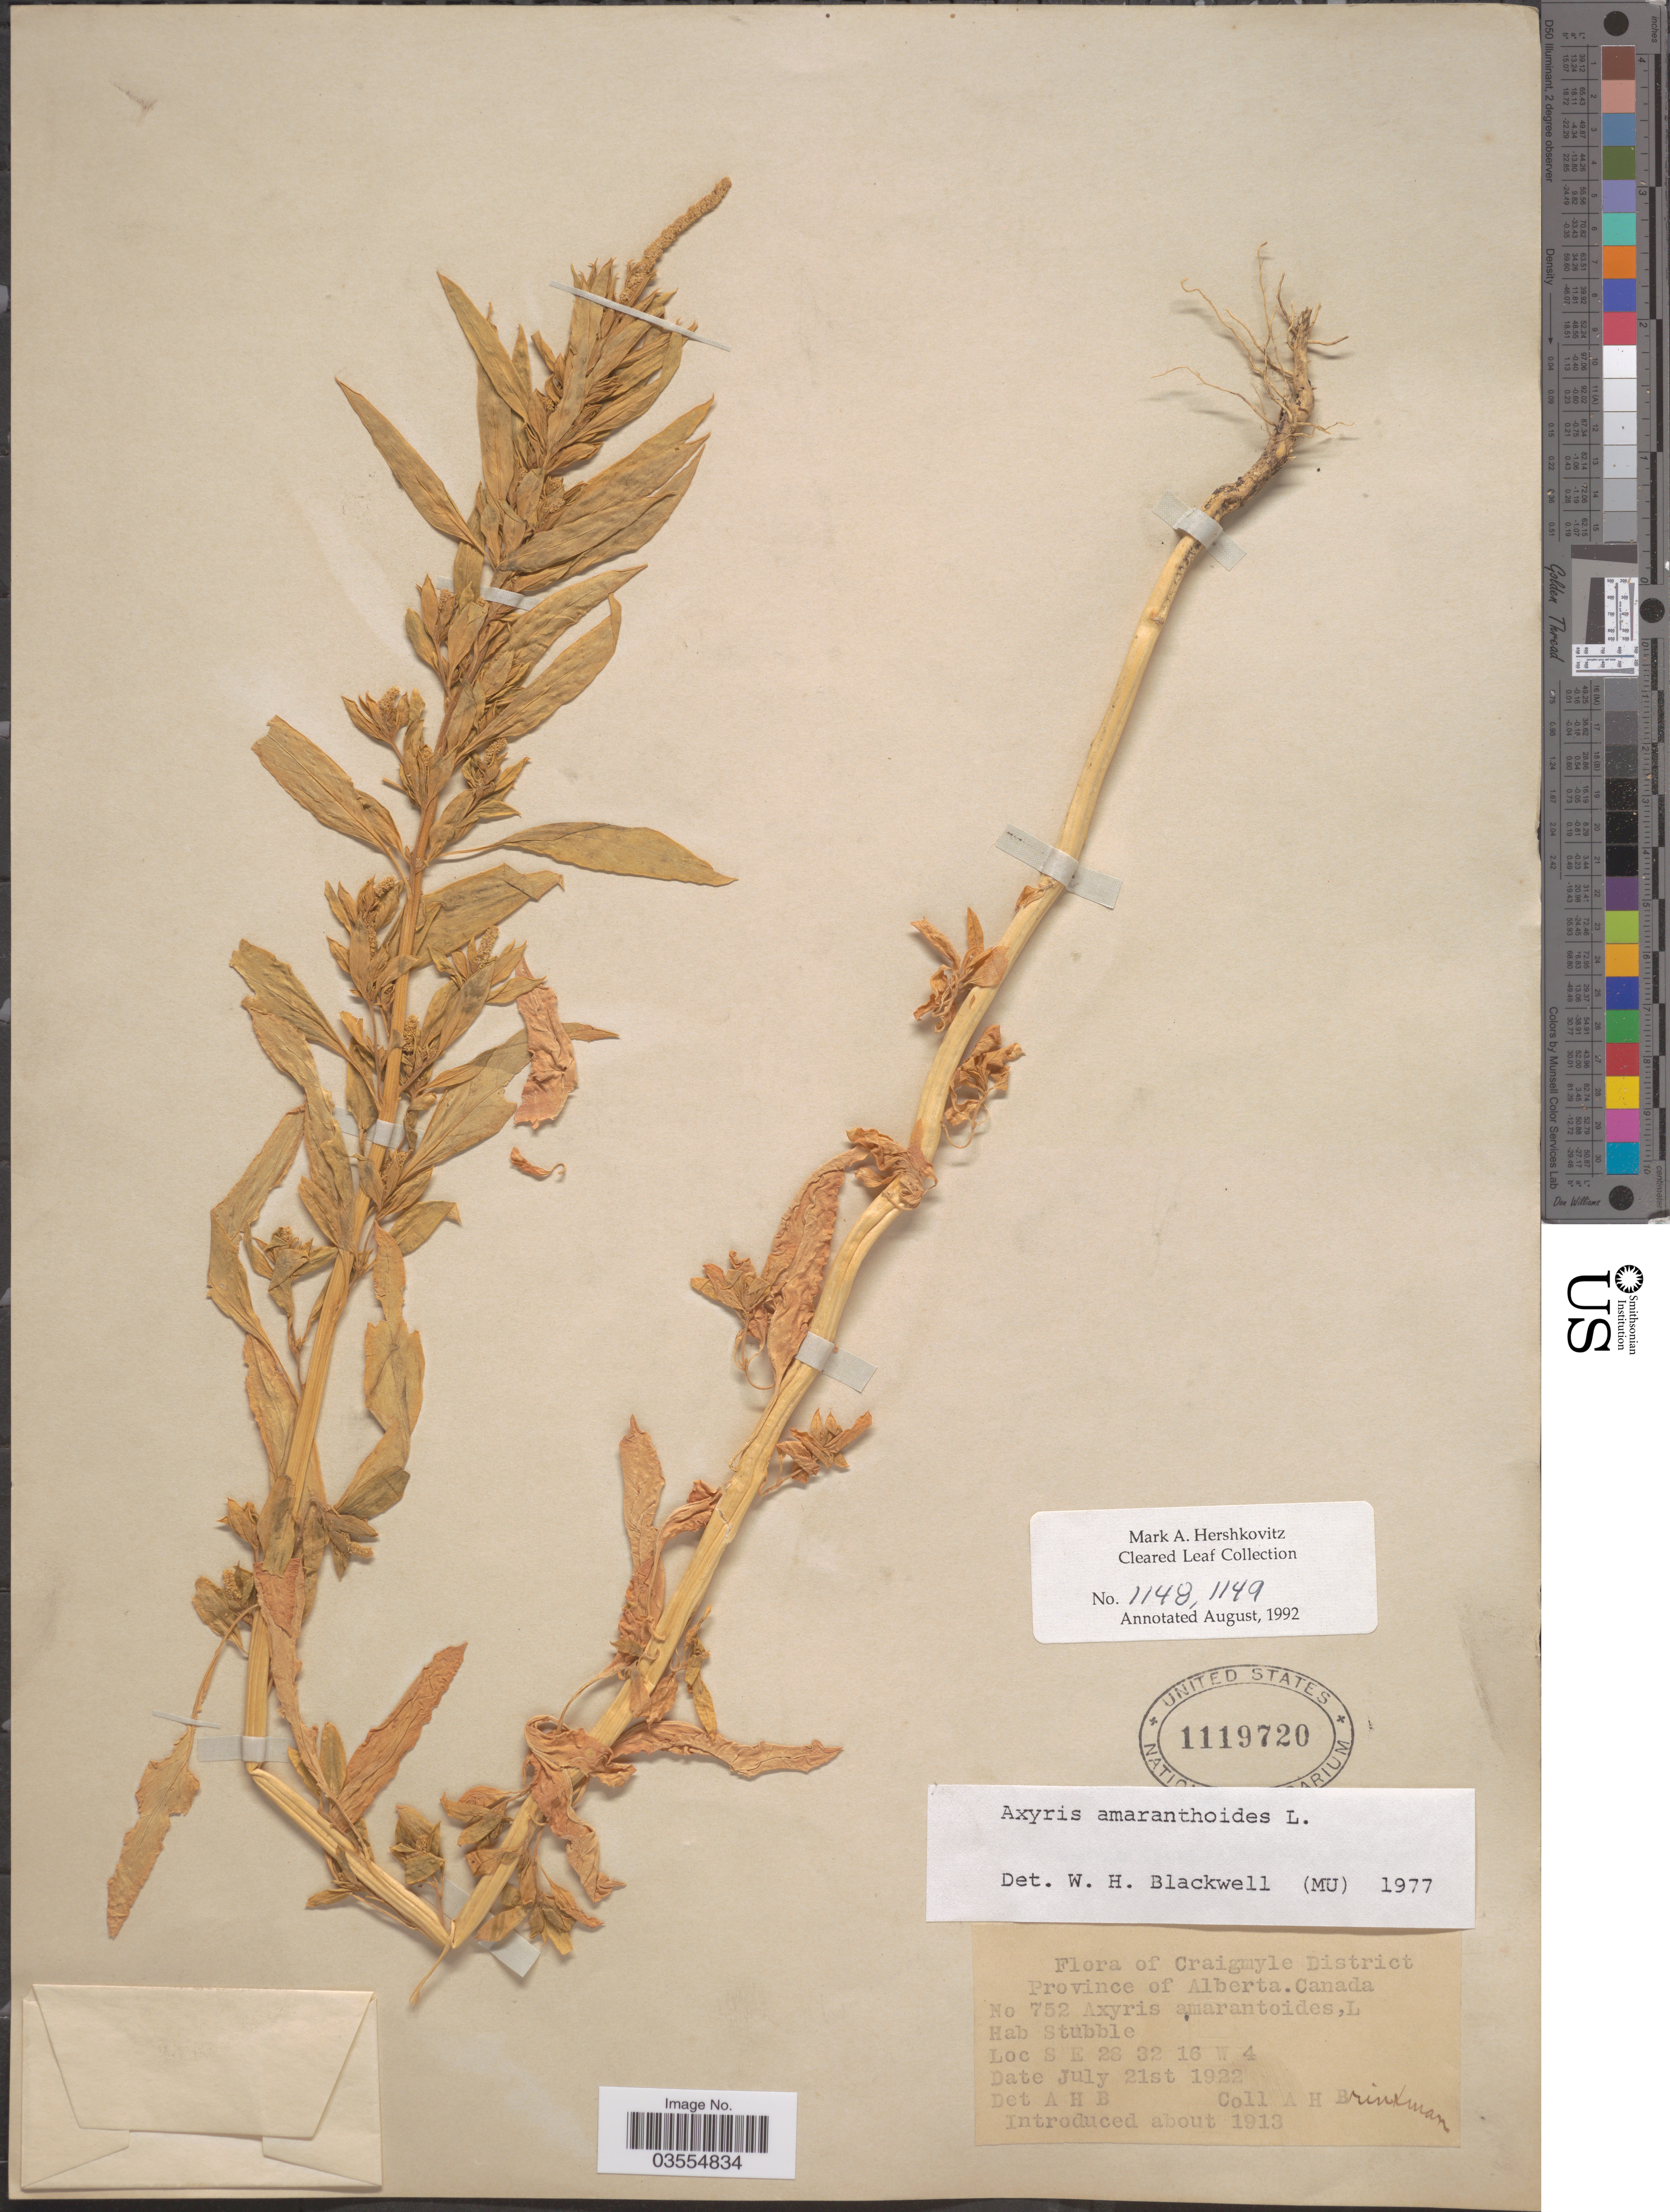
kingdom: Plantae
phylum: Tracheophyta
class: Magnoliopsida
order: Caryophyllales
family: Amaranthaceae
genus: Axyris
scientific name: Axyris amaranthoides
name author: L.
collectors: A. Brinkman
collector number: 752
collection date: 1922-07-21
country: Canada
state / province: Alberta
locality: Craigmyle District. S E 28 32 16 W 4.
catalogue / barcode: US 1119720